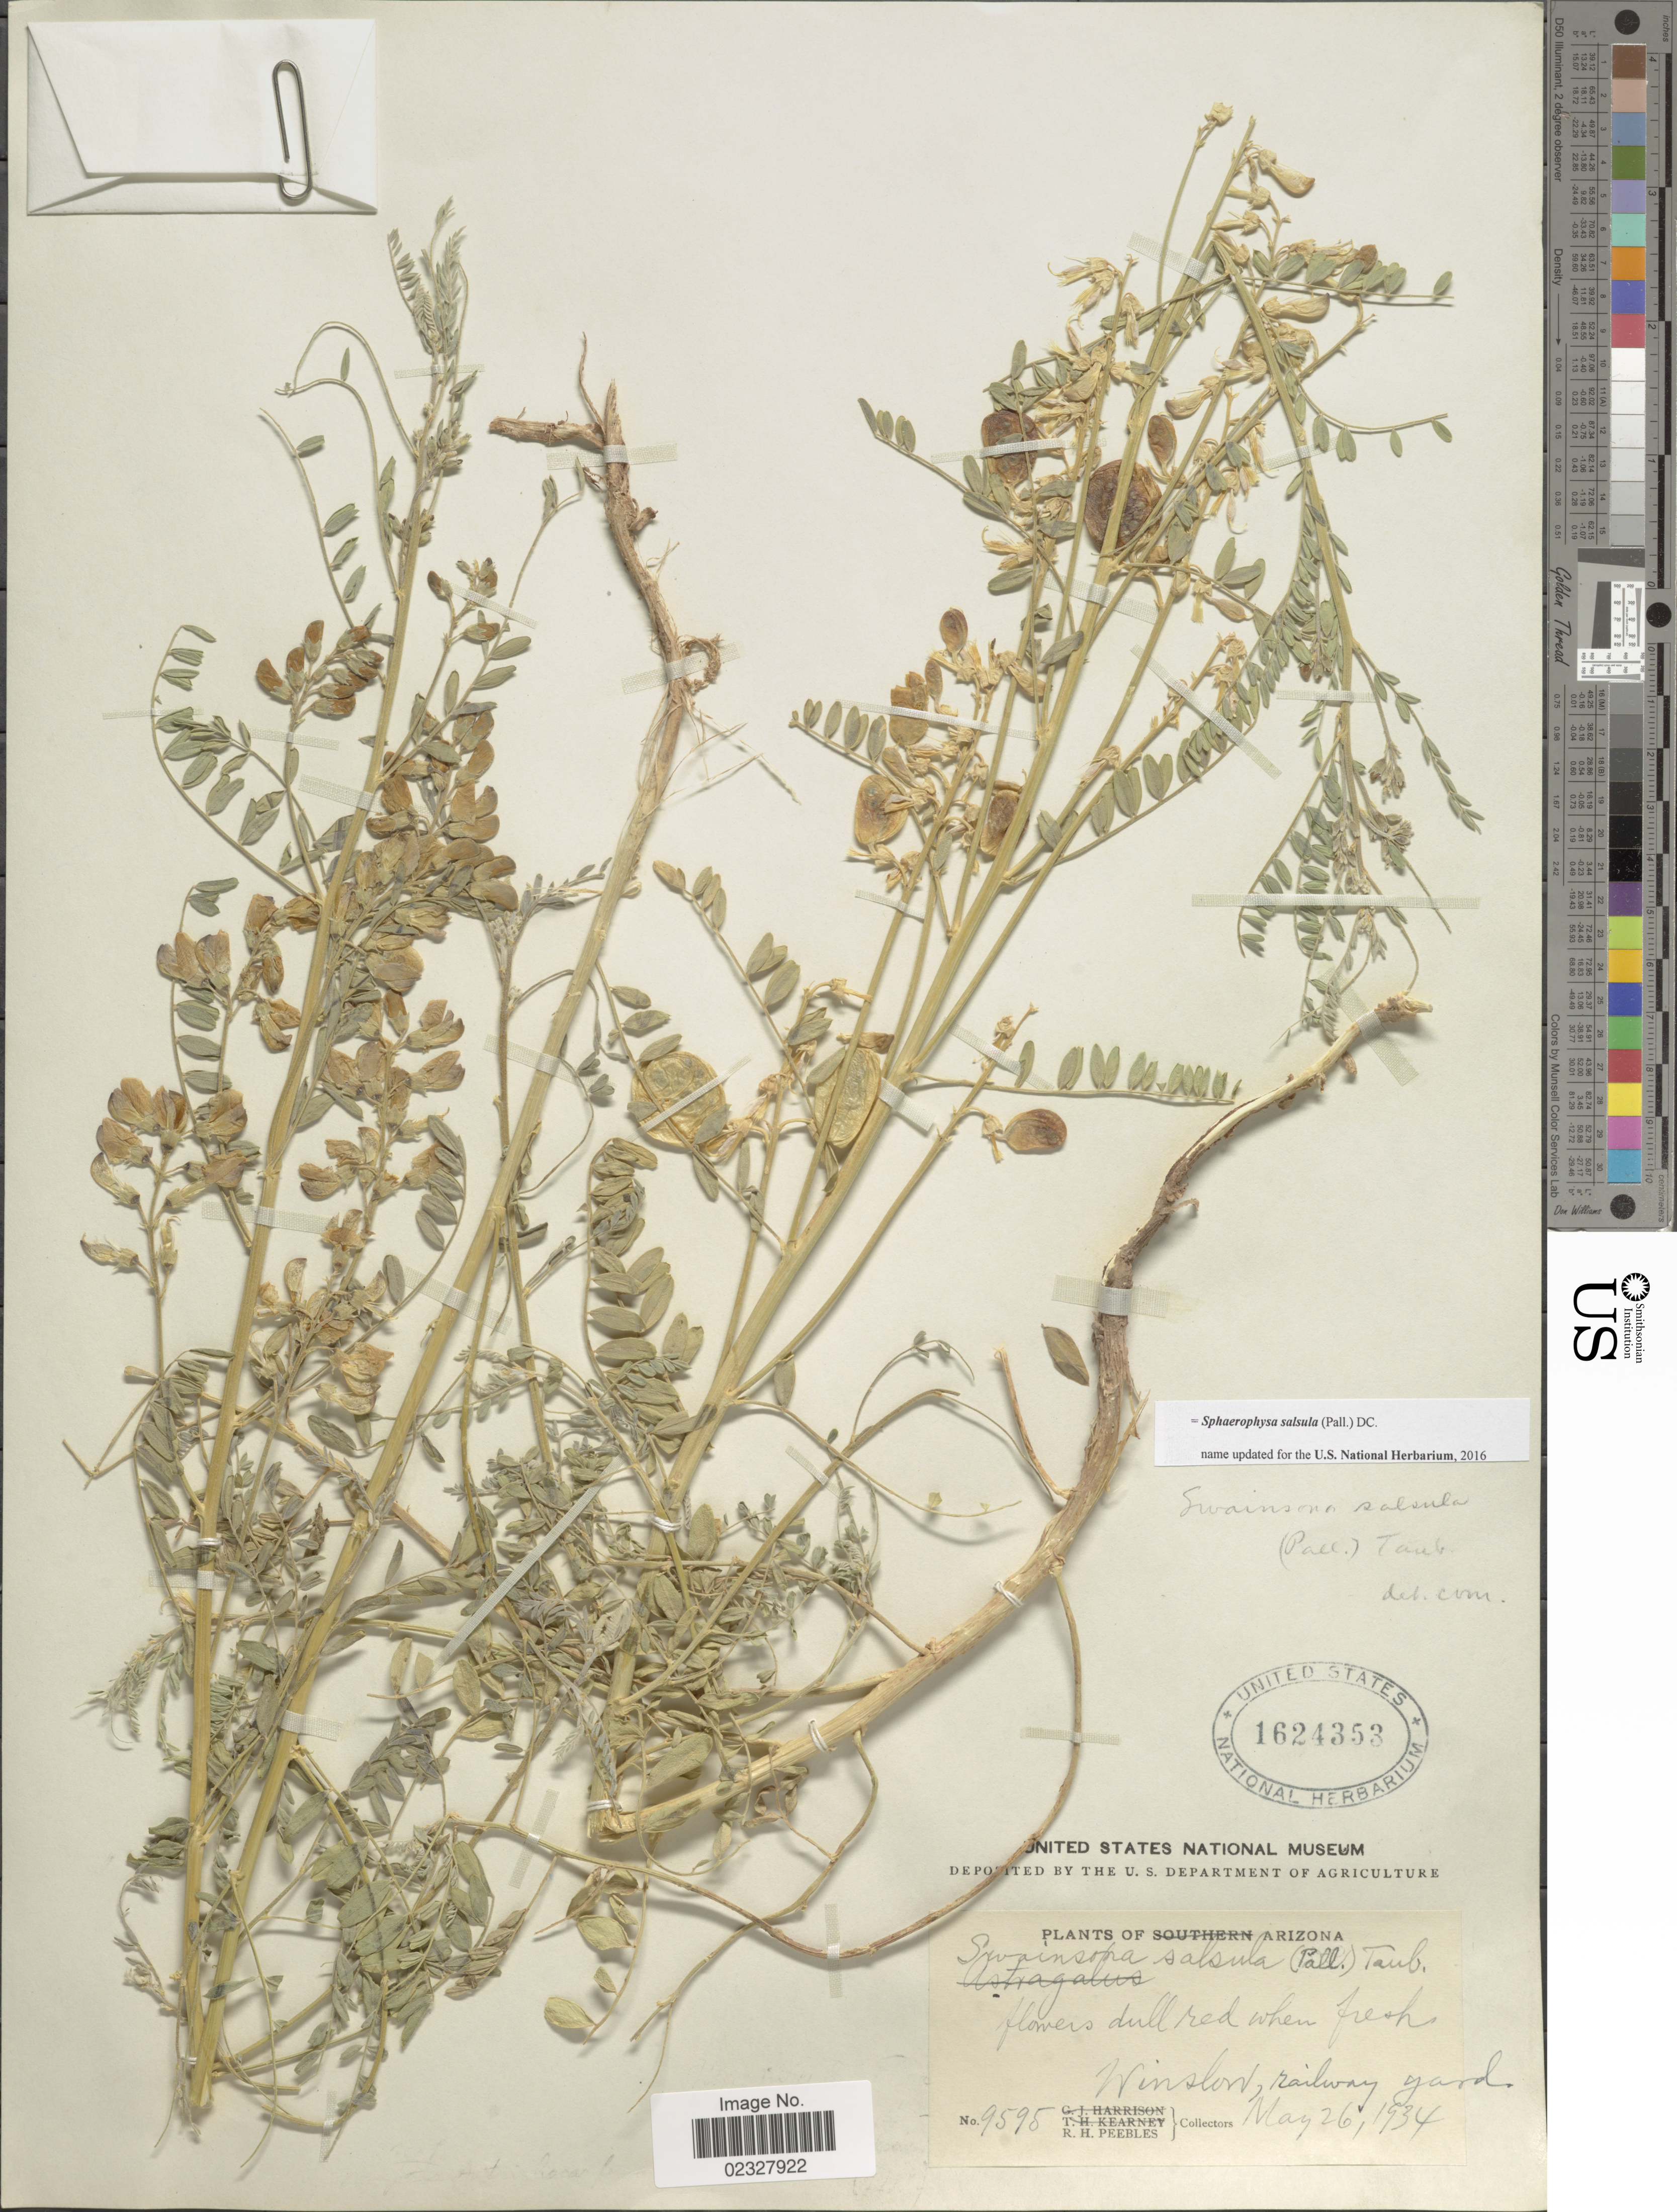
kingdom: Plantae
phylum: Tracheophyta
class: Magnoliopsida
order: Fabales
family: Fabaceae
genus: Sphaerophysa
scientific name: Sphaerophysa salsula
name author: (Pall.) DC.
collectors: R. H. Peebles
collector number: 9595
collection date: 1934-05-26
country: United States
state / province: Arizona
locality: Winslow, railway yard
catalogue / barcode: US 1624353